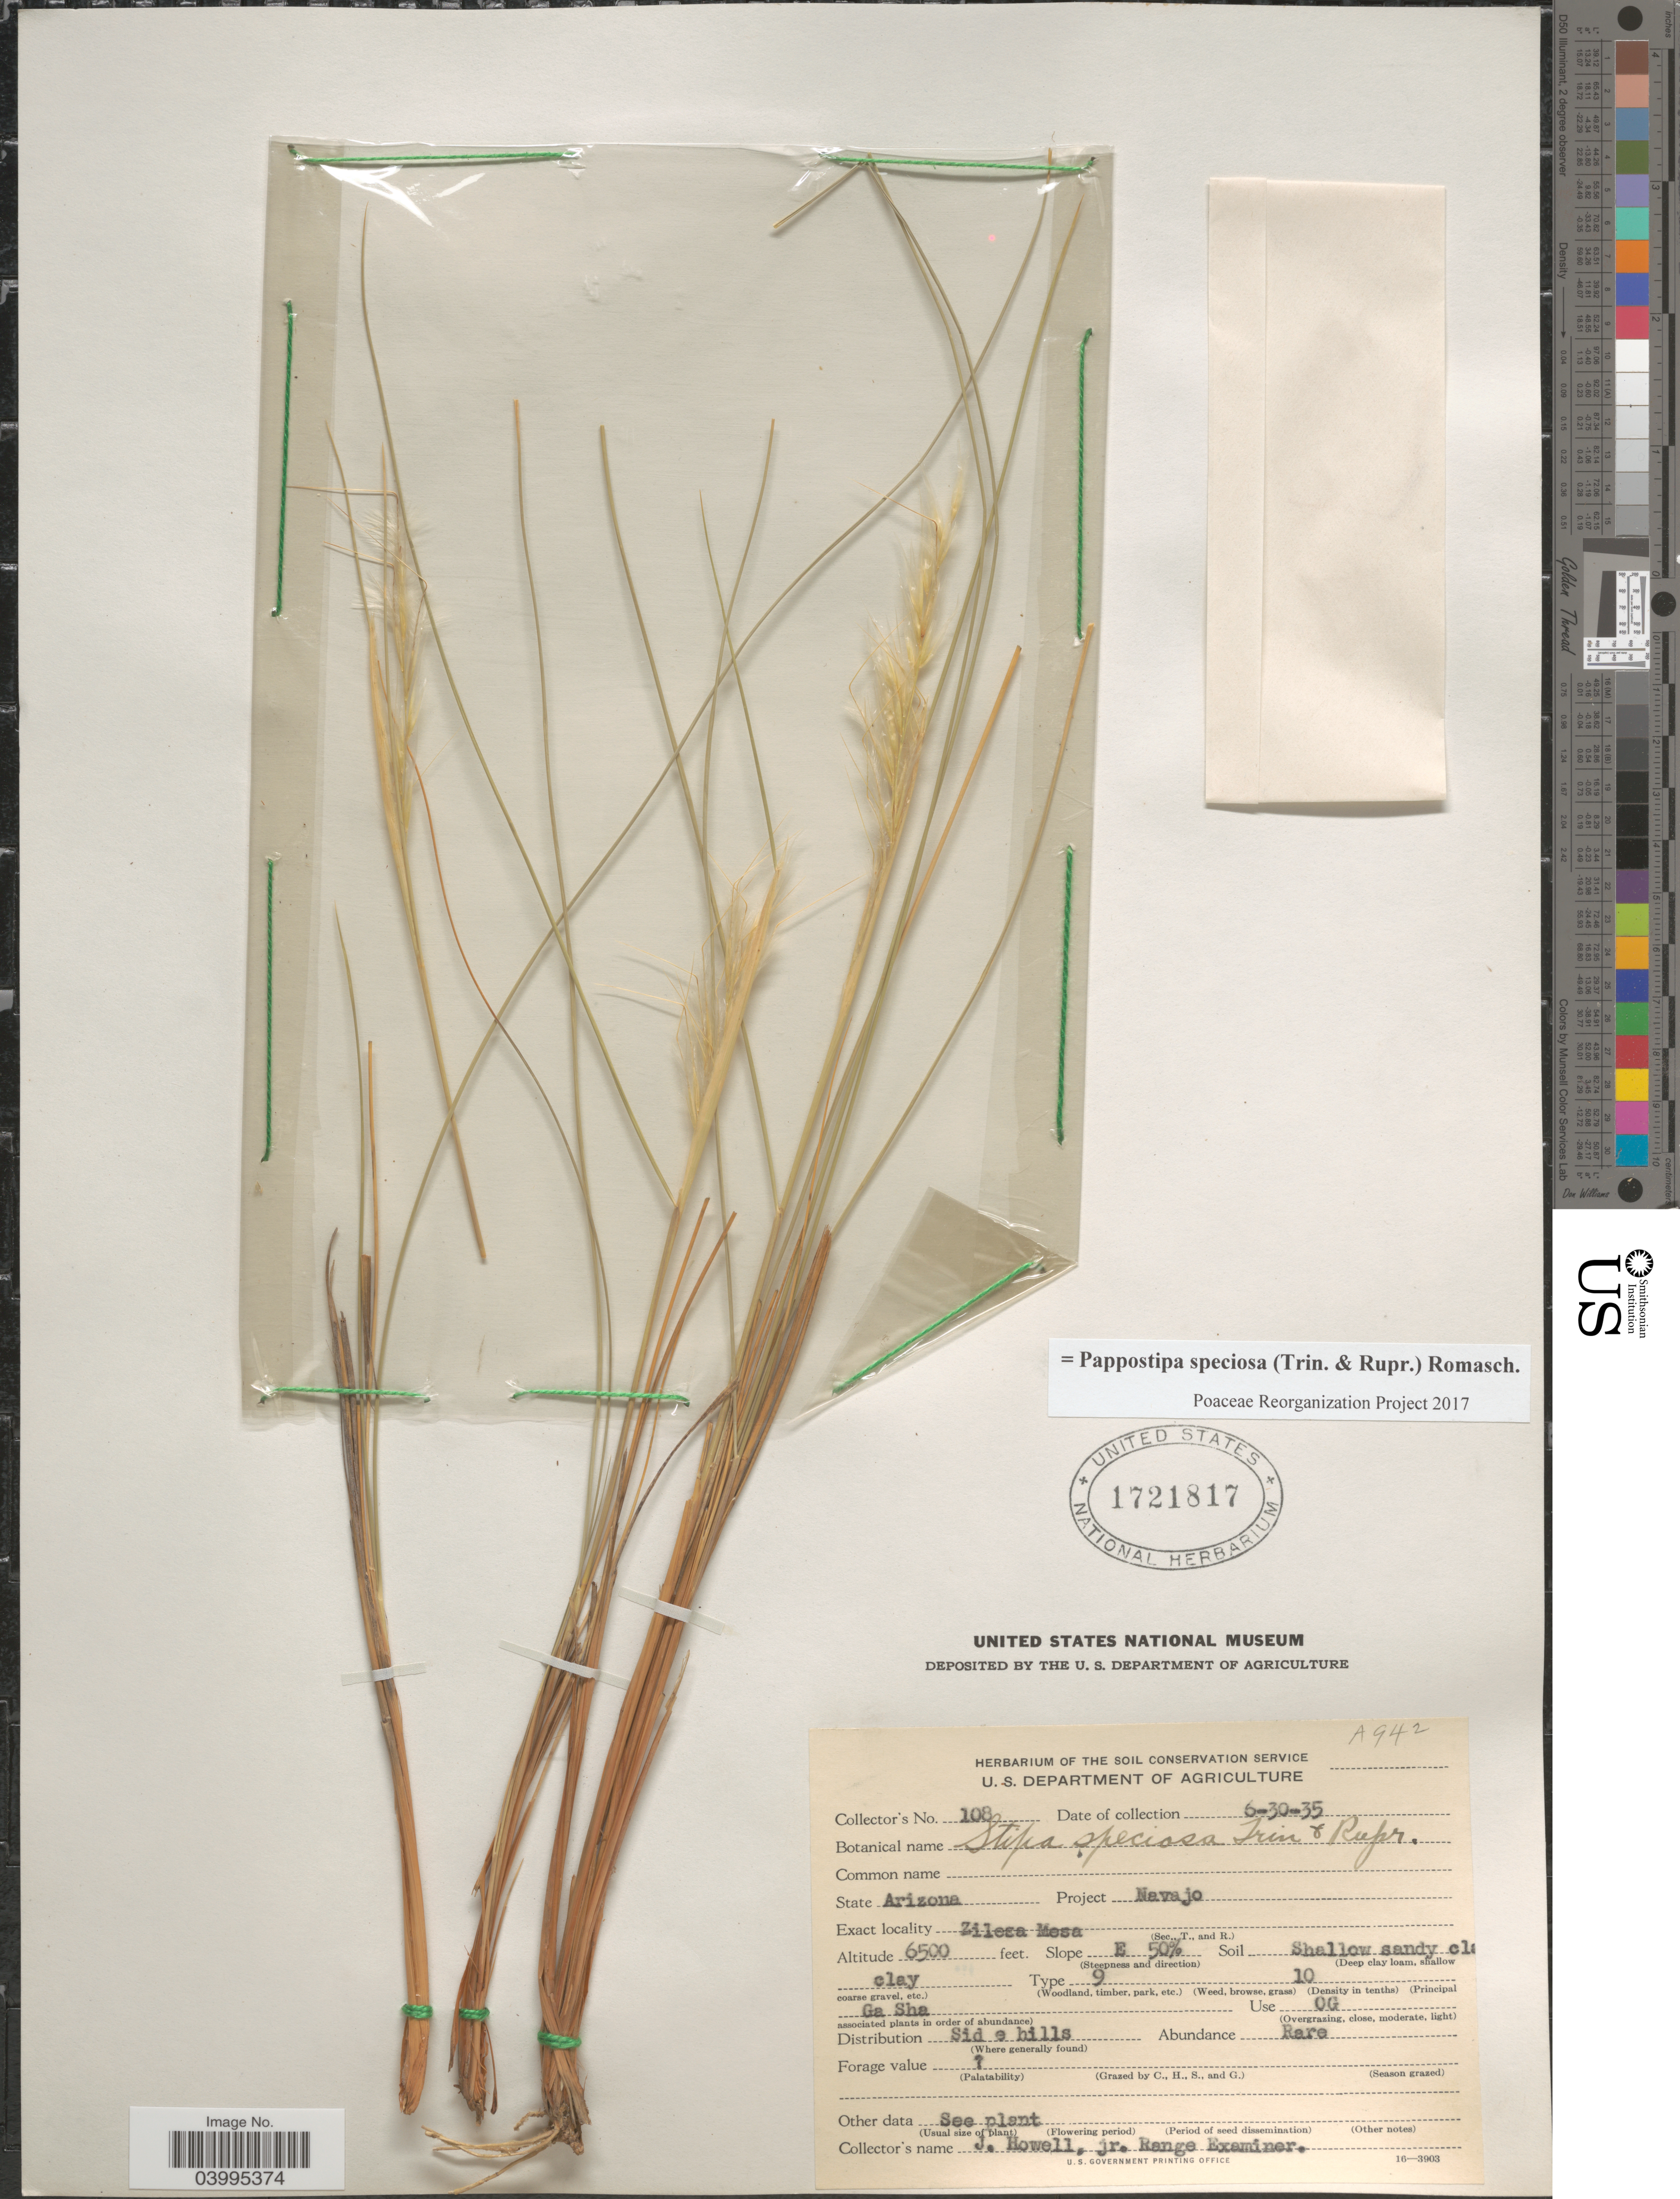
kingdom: Plantae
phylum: Tracheophyta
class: Liliopsida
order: Poales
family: Poaceae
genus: Pappostipa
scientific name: Pappostipa speciosa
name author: (Trin. & Rupr.) Romasch.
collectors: J. Howell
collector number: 108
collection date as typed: Transcribed d/m/y: 30/6/35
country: United States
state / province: Arizona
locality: Project Navajo. Zileza Mesa.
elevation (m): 1981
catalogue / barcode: US 1721817